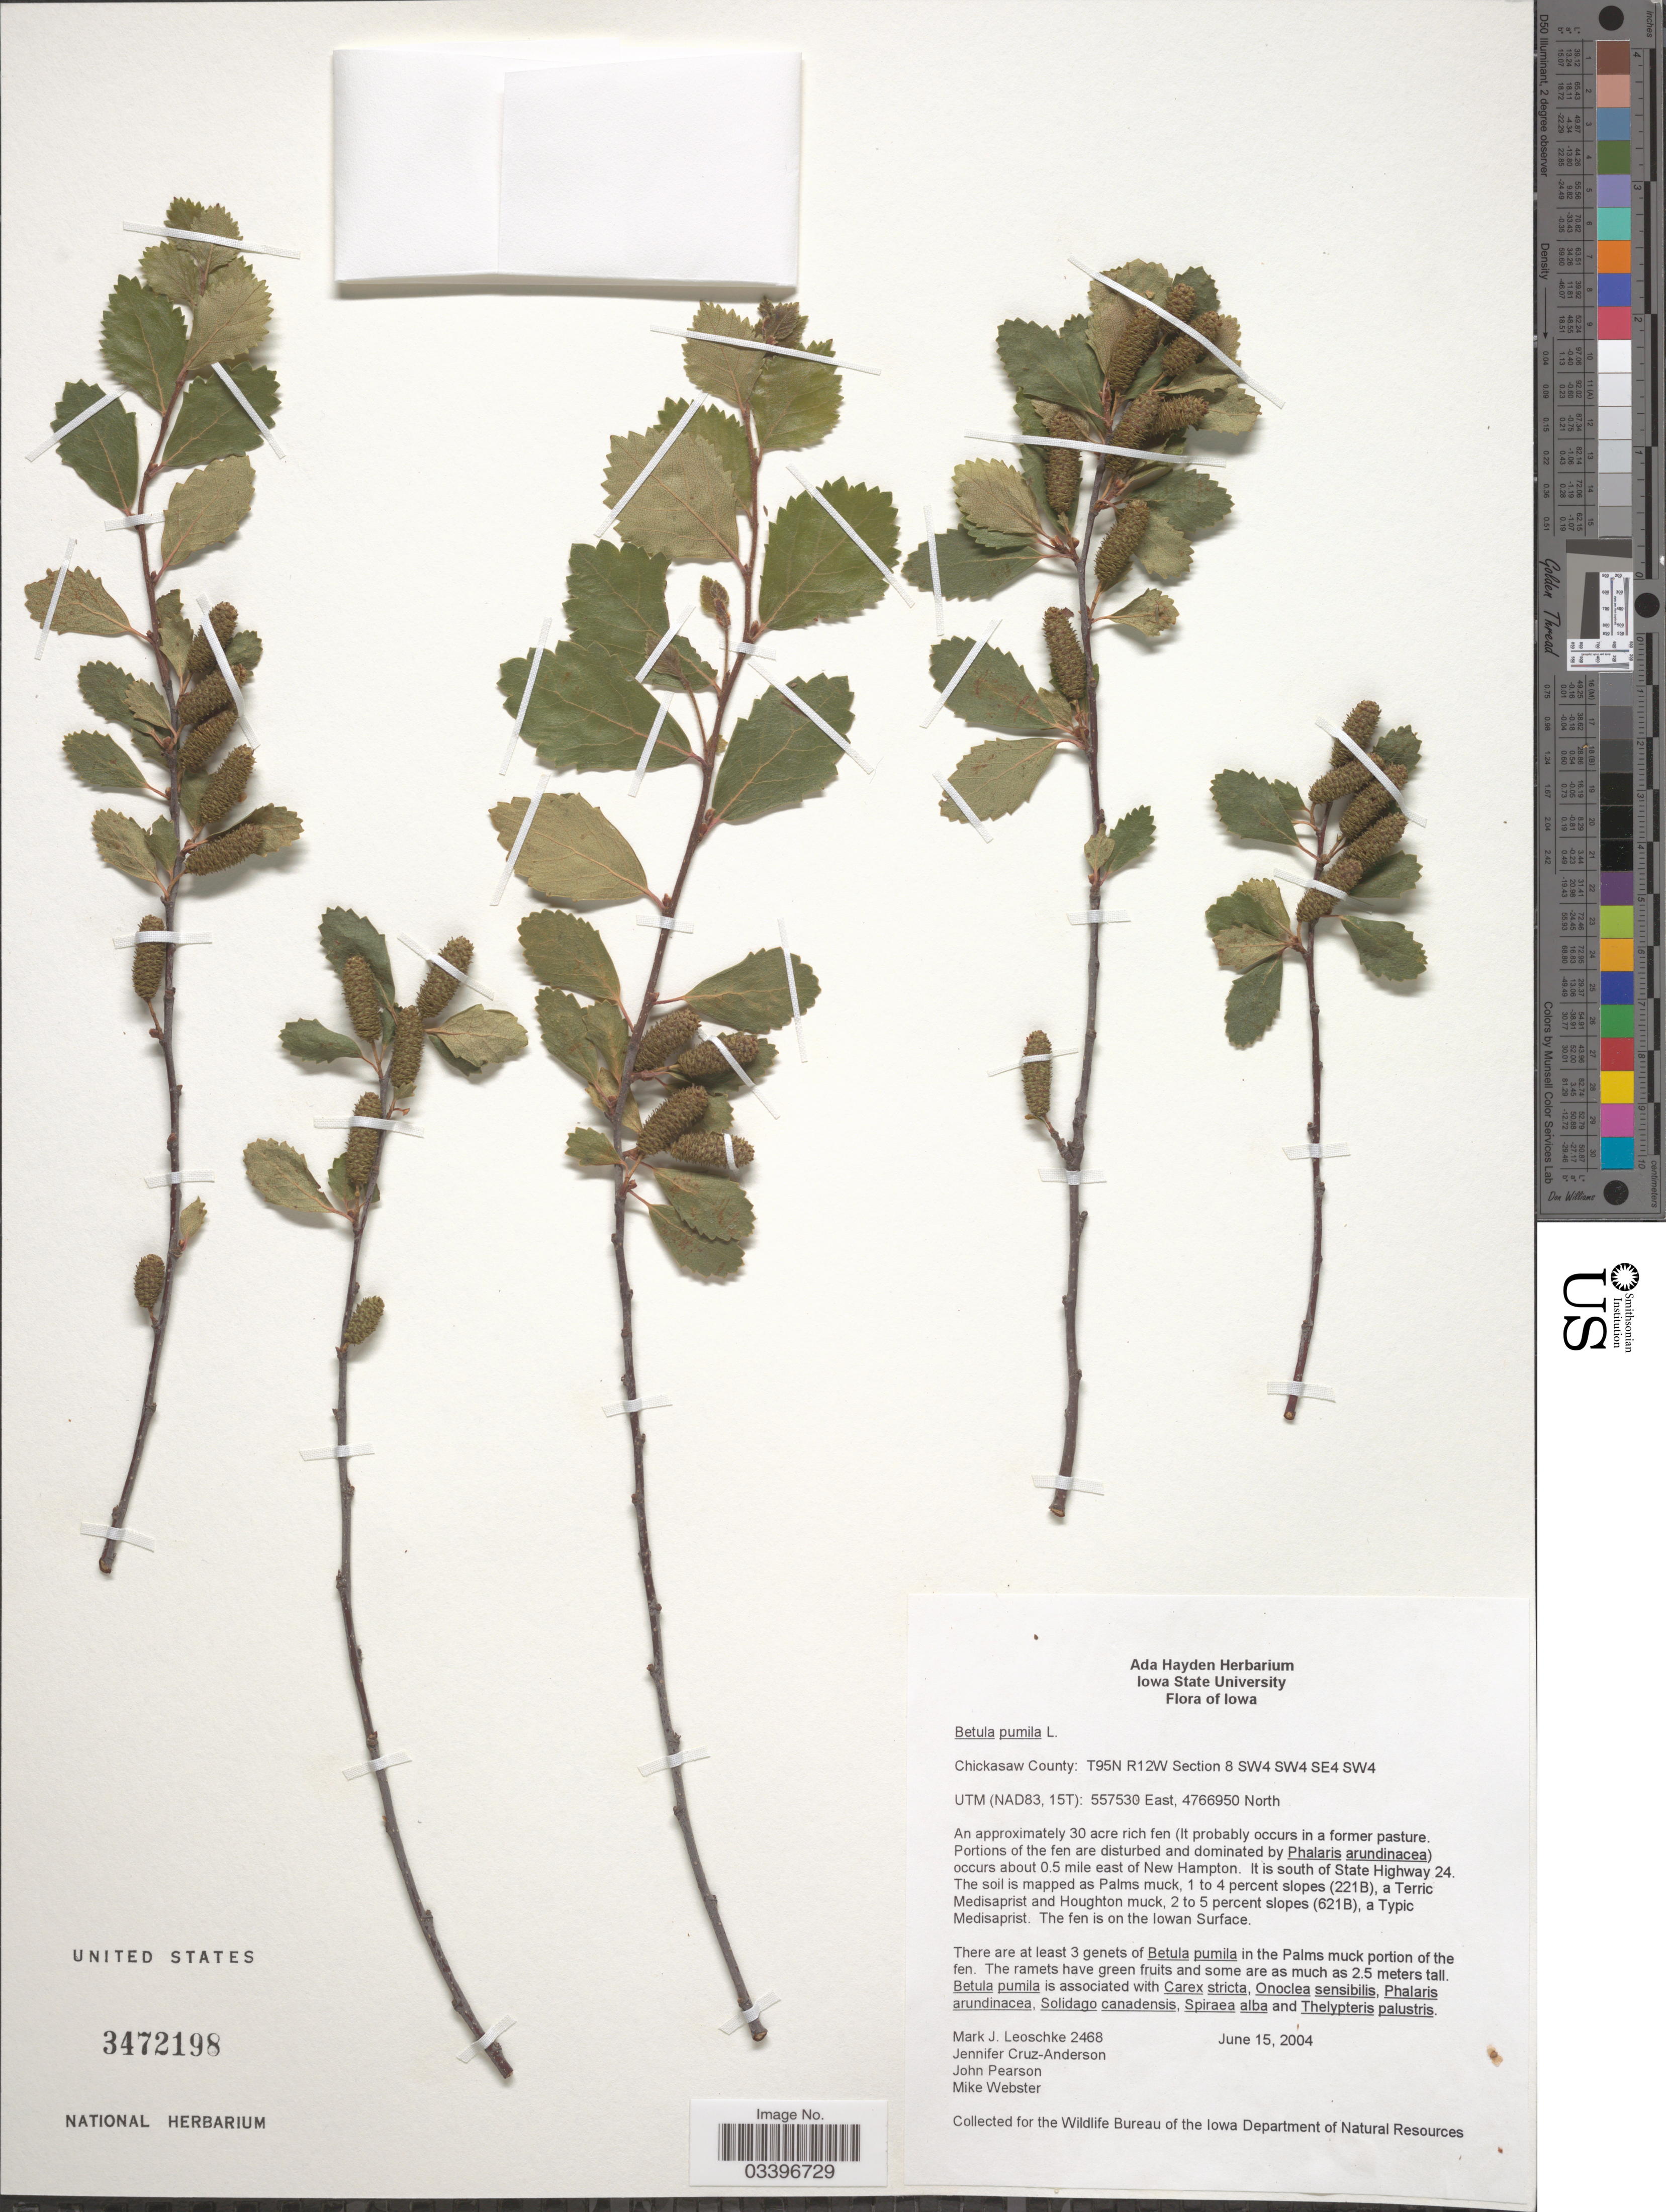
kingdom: Plantae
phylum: Tracheophyta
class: Magnoliopsida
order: Fagales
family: Betulaceae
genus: Betula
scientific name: Betula pumila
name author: L.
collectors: M. J. Leoschke, J. Cruz-Anderson, J. B. Pearson & M. Webster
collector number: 2468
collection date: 2004-06-15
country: United States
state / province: Iowa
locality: Chickasaw County: T95N R12W Section 8 SW4 SW4 SE4 SW4 UTM (NAD83, 15T), occurs about 0.5 mile east of New Hampton. It is south of State Highway 24.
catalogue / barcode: US 3472198